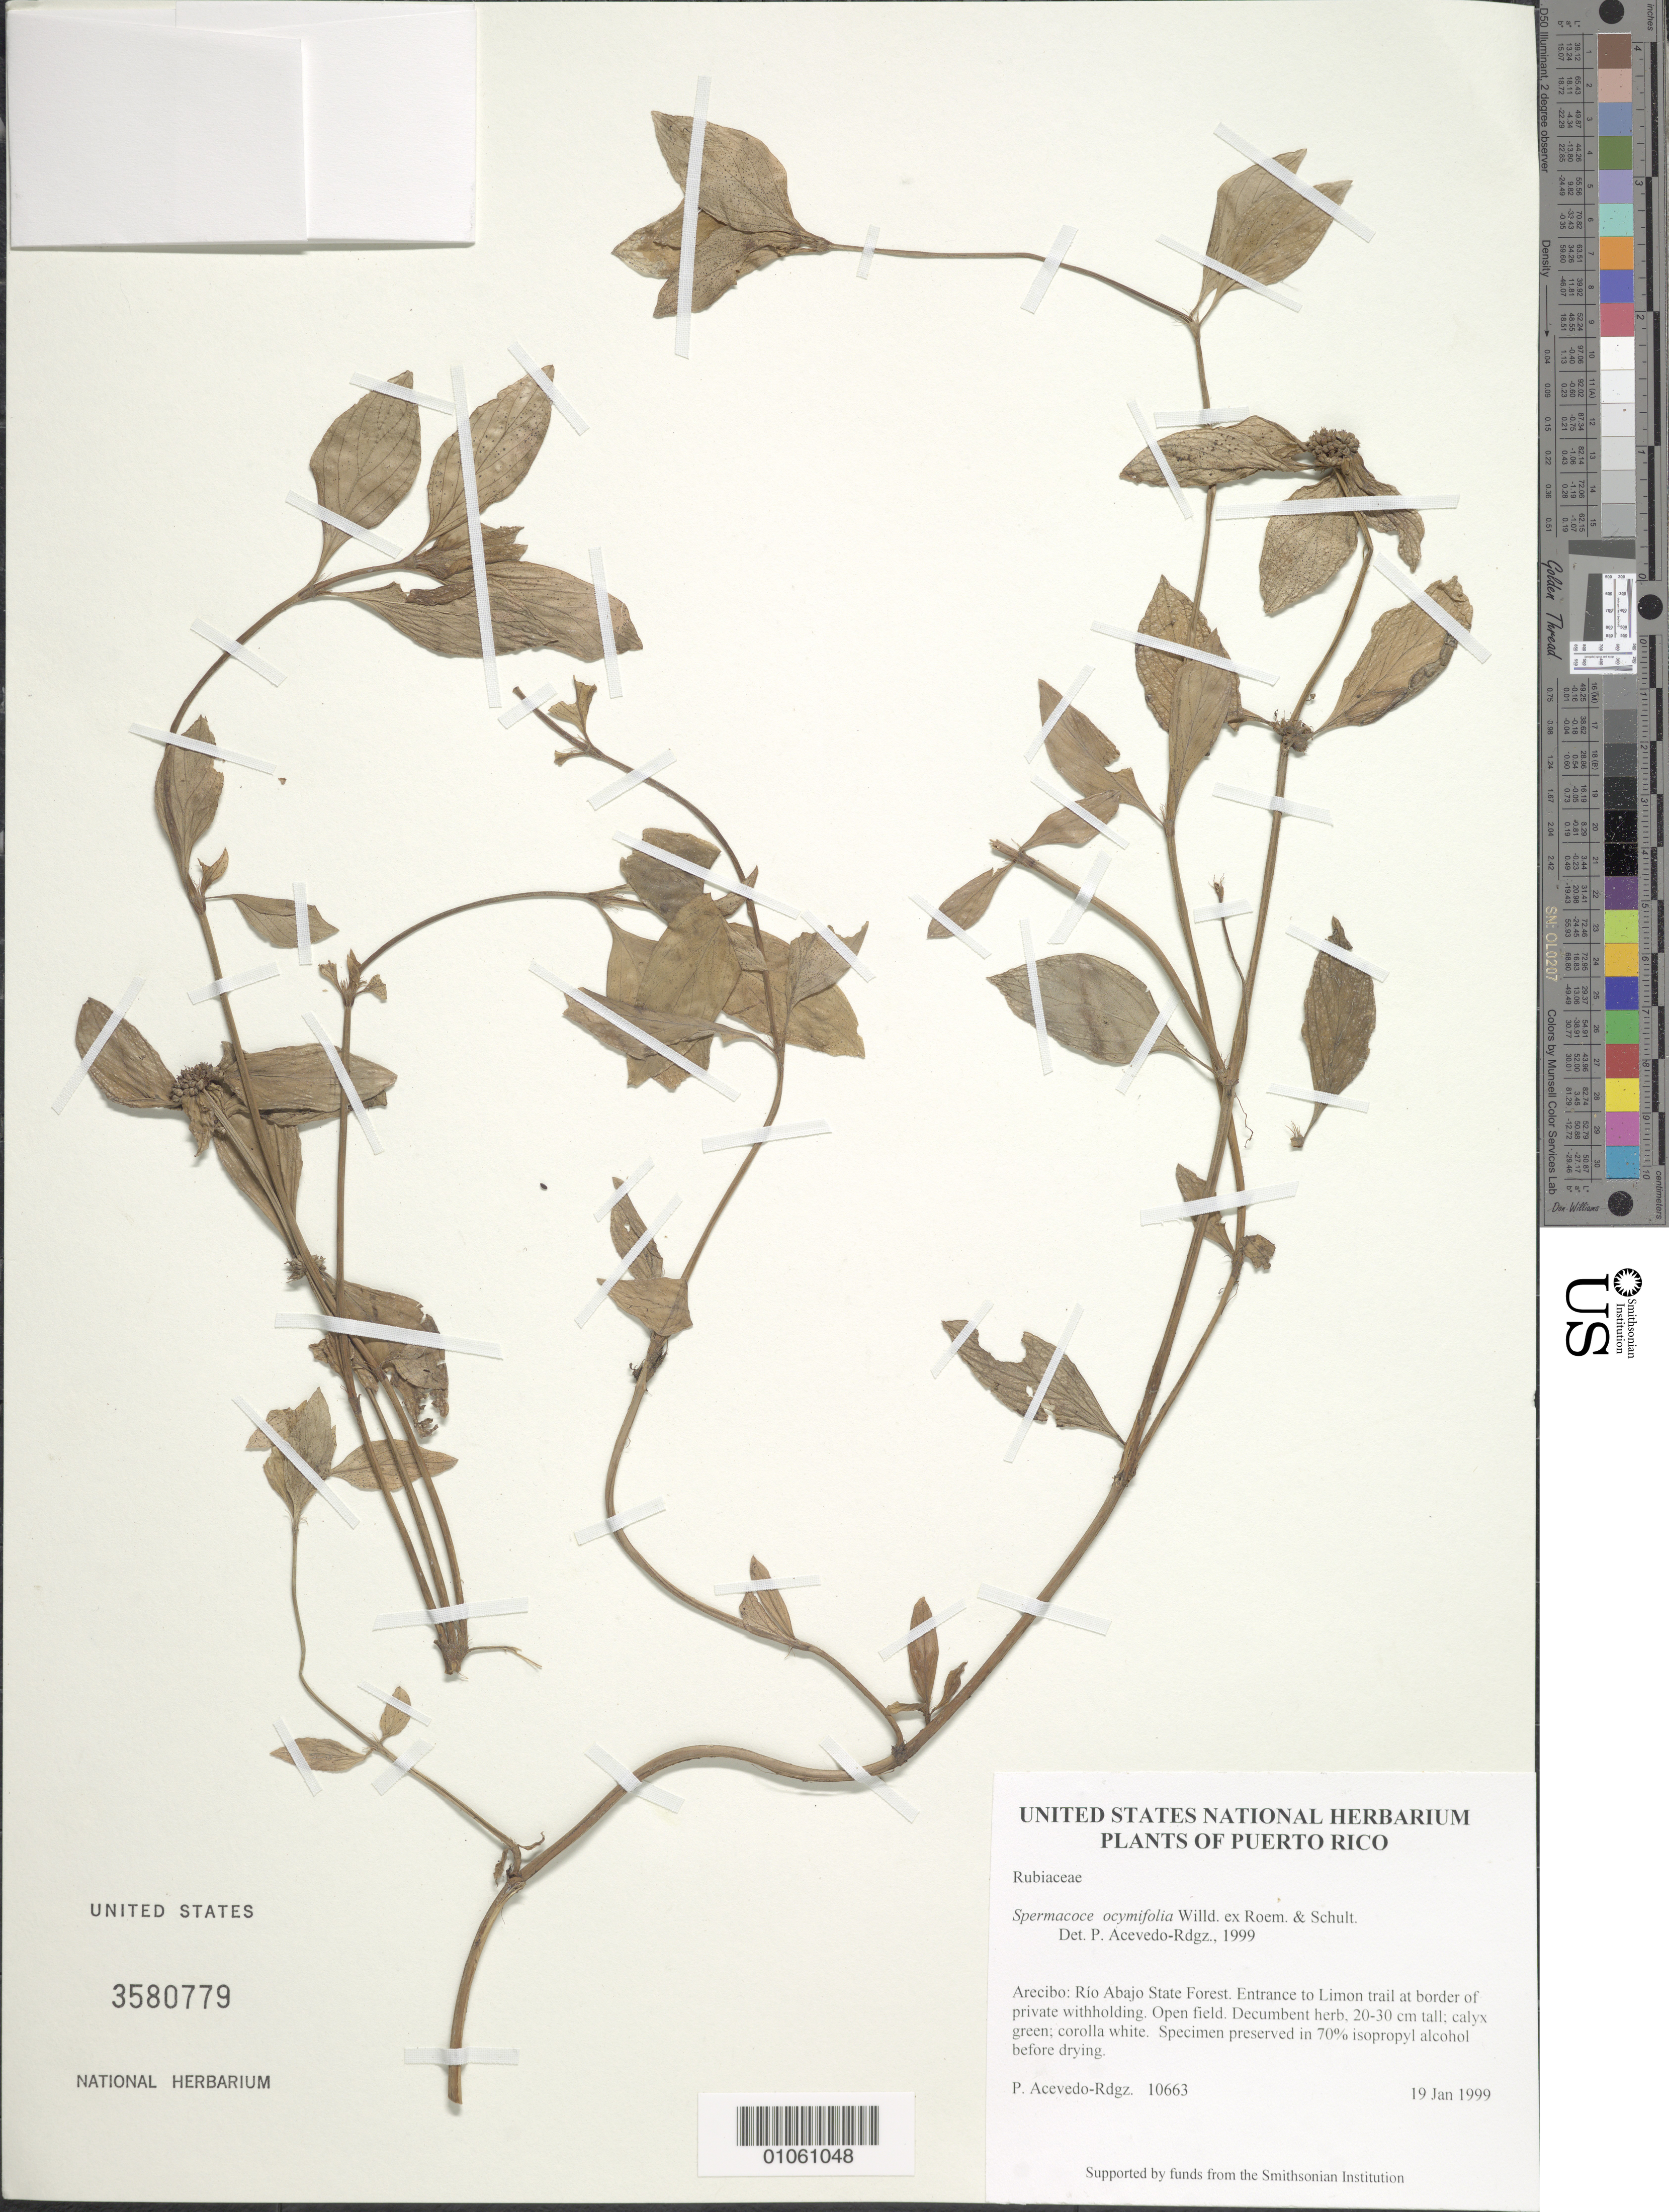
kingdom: Plantae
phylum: Tracheophyta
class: Magnoliopsida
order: Gentianales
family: Rubiaceae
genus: Spermacoce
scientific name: Spermacoce ocymifolia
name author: Willd. ex Roem. & Schult.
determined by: Acevedo-Rodríguez, P., (BOT), Smithsonian Institution - National Museum of Natural History (UNITED STATES)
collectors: P. Acevedo-Rodr.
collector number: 10663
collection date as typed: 19 Jan 1999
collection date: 1999-01-19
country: Puerto Rico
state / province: Arecibo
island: Puerto Rico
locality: Arecibo: Río Abajo State Forest. Entrance to Limon trail at border of private withholding.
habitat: Open field.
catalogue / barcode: US 3580779